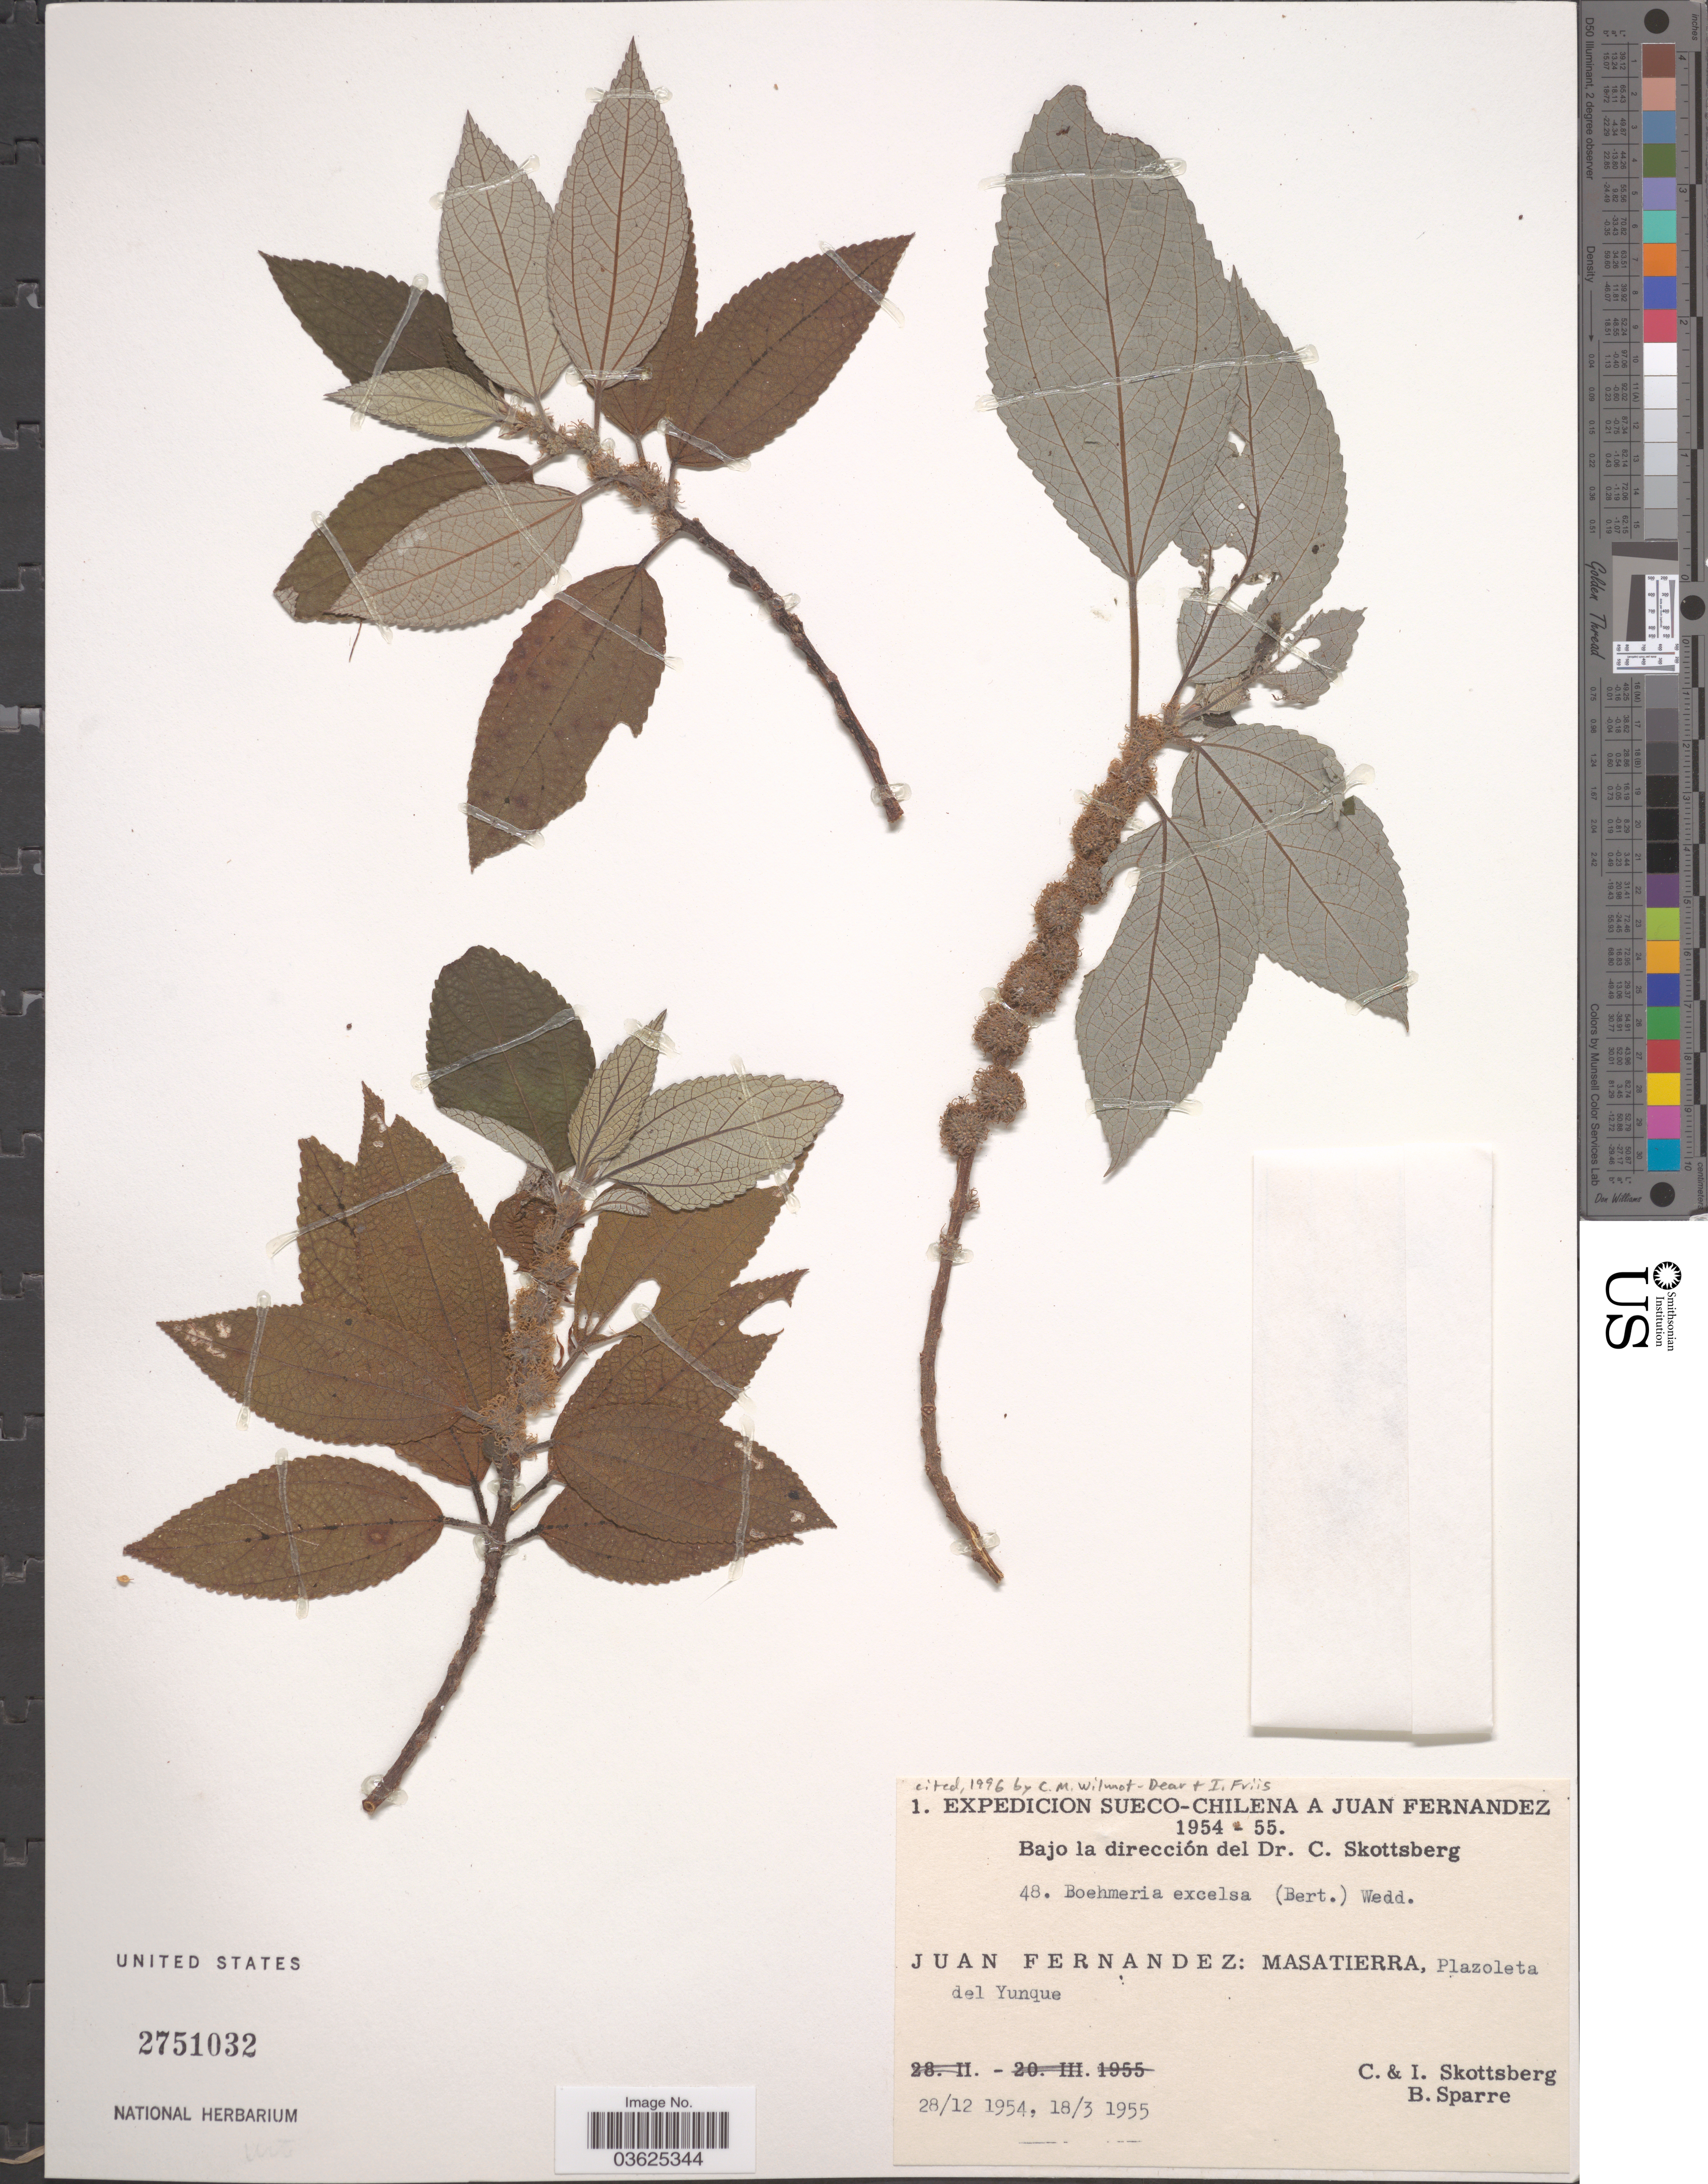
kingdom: Plantae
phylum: Tracheophyta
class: Magnoliopsida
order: Rosales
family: Urticaceae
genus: Boehmeria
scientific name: Boehmeria excelsa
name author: (Steud.) Wedd.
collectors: C. Skottsberg, I. Skottsberg & B. Sparre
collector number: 48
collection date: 1954-12-28/1955-03-18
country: Chile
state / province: Valparaíso (V)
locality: Juan Fernandez: Masatierra, Plazoleta del Yunque.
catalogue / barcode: US 2751032